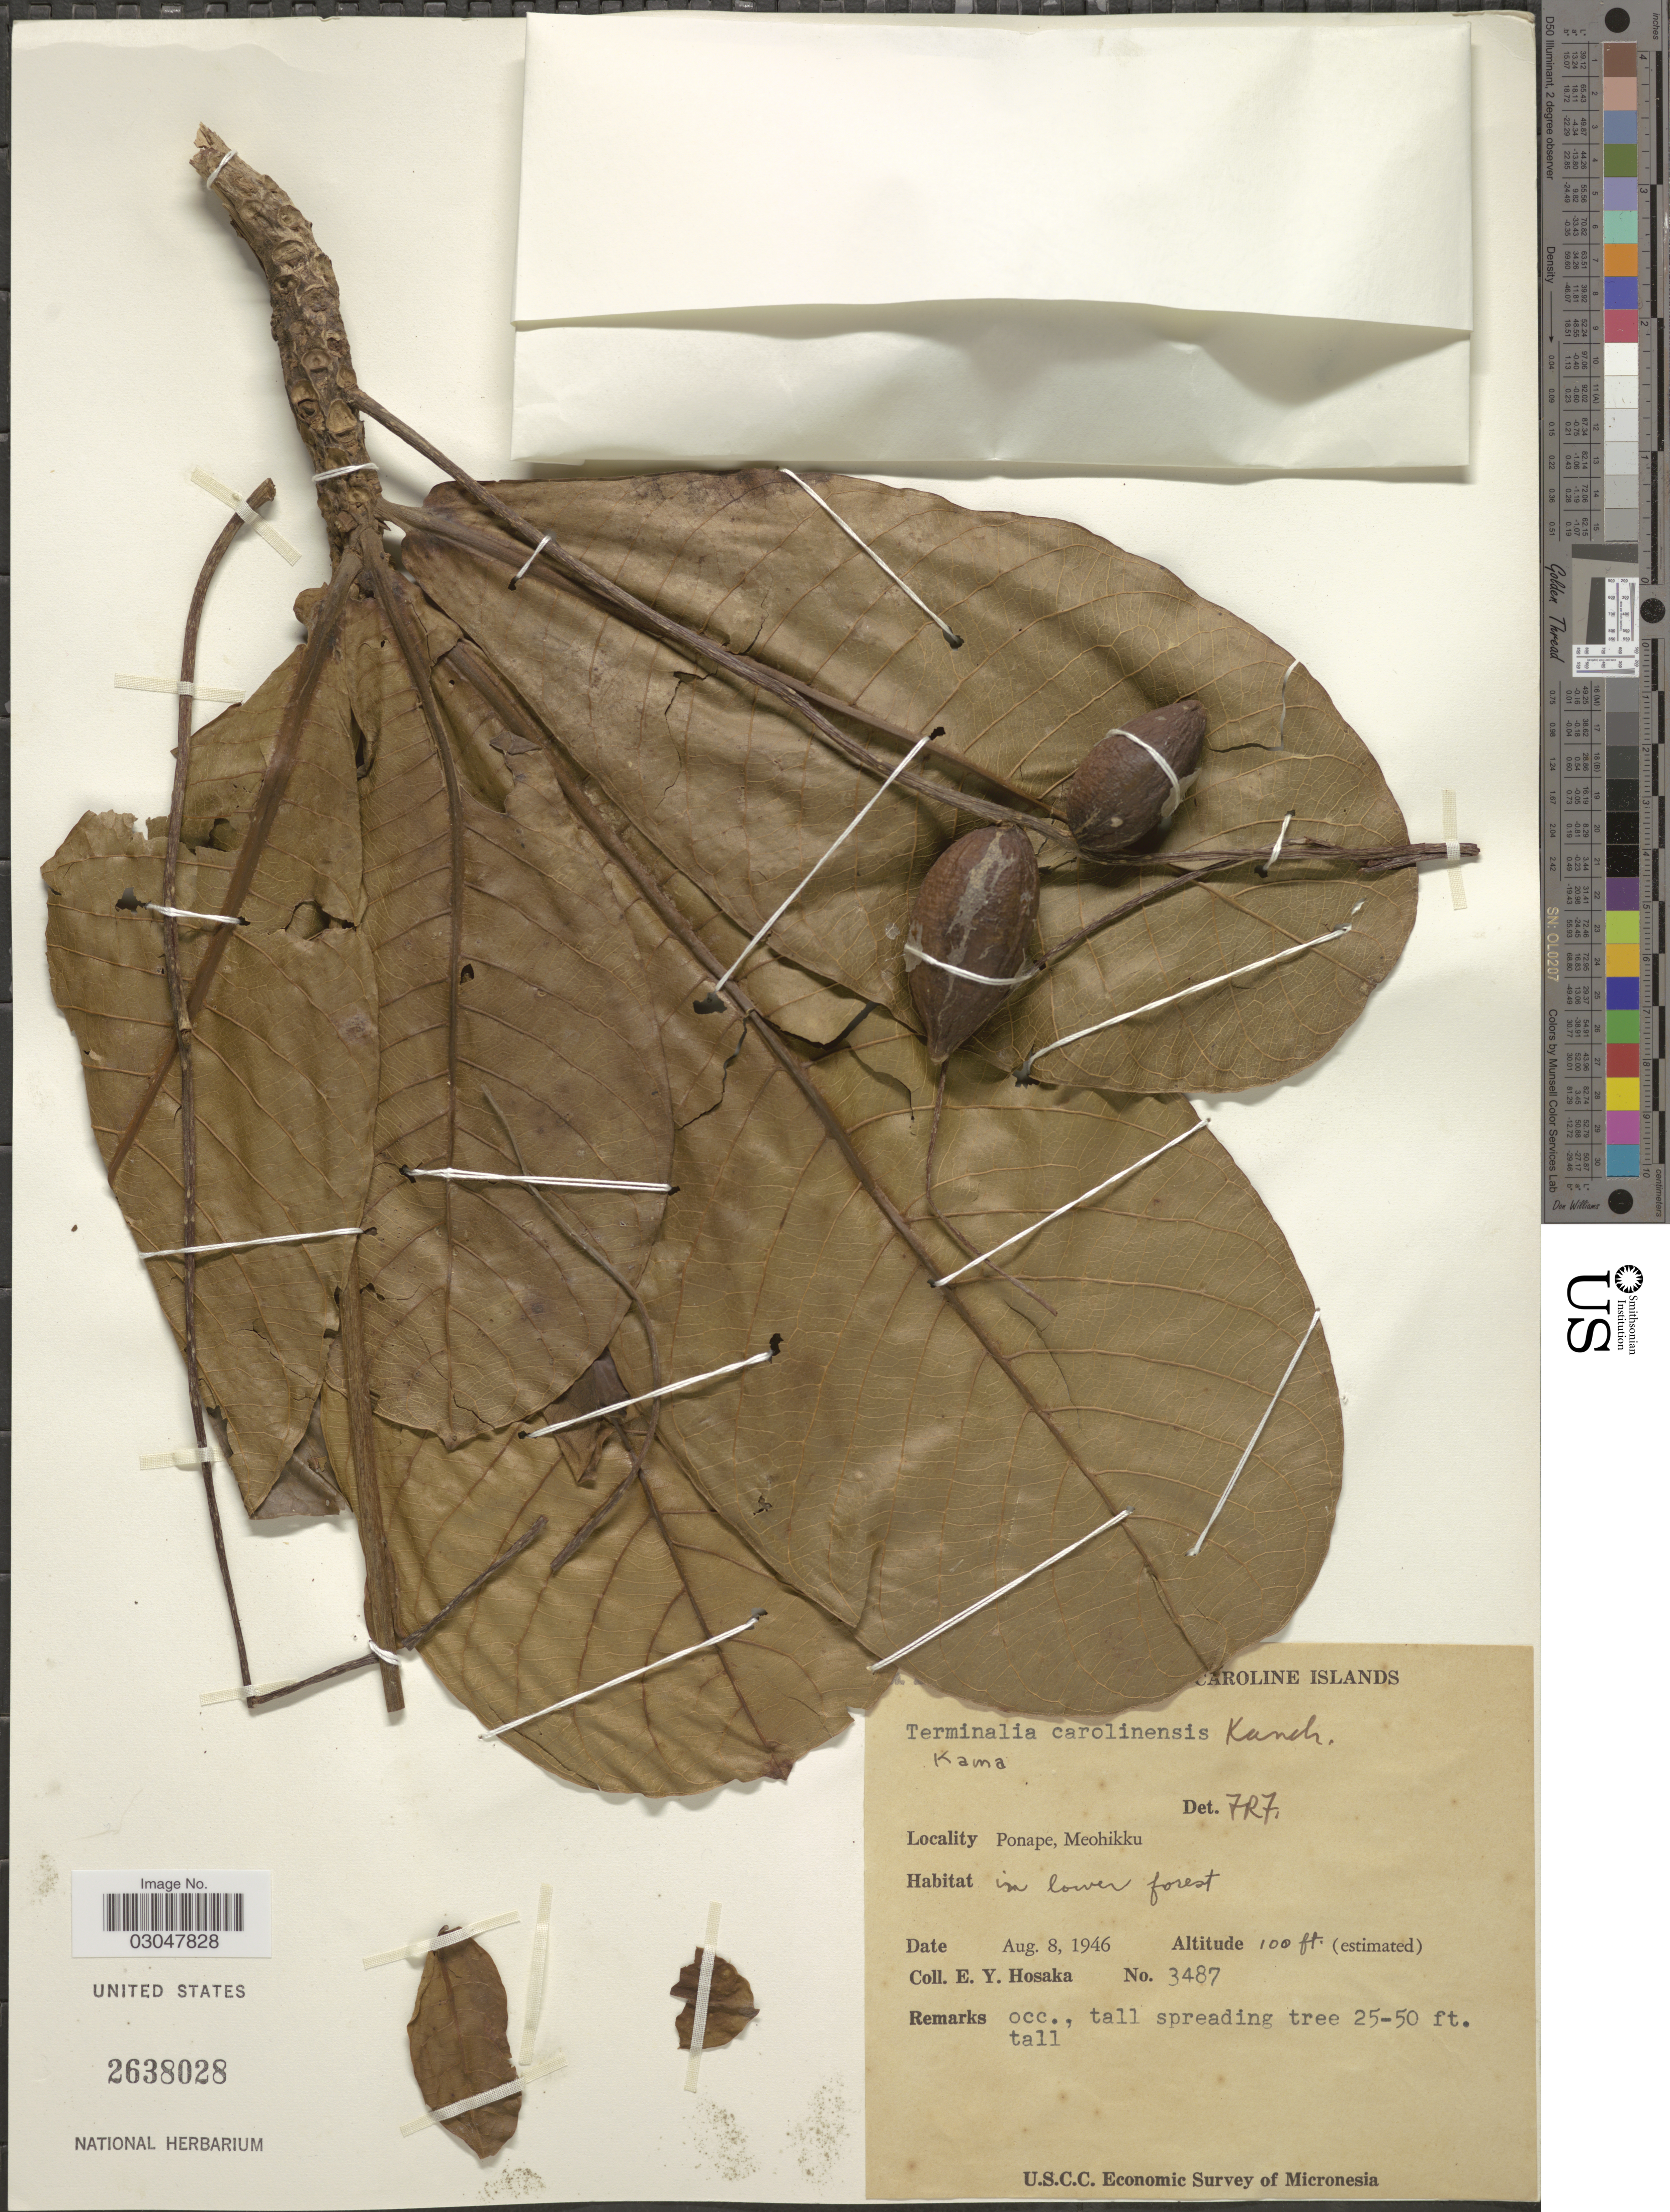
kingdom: Plantae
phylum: Tracheophyta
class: Magnoliopsida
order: Myrtales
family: Combretaceae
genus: Terminalia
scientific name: Terminalia carolinensis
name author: Kaneh.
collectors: E. Y. Hosaka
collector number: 3487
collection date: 1946-08-08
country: Micronesia, Federated States of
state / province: Pohnpei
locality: [illegible text] Caroline Islands. Ponape, Meohikku.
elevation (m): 30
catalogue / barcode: US 2638028